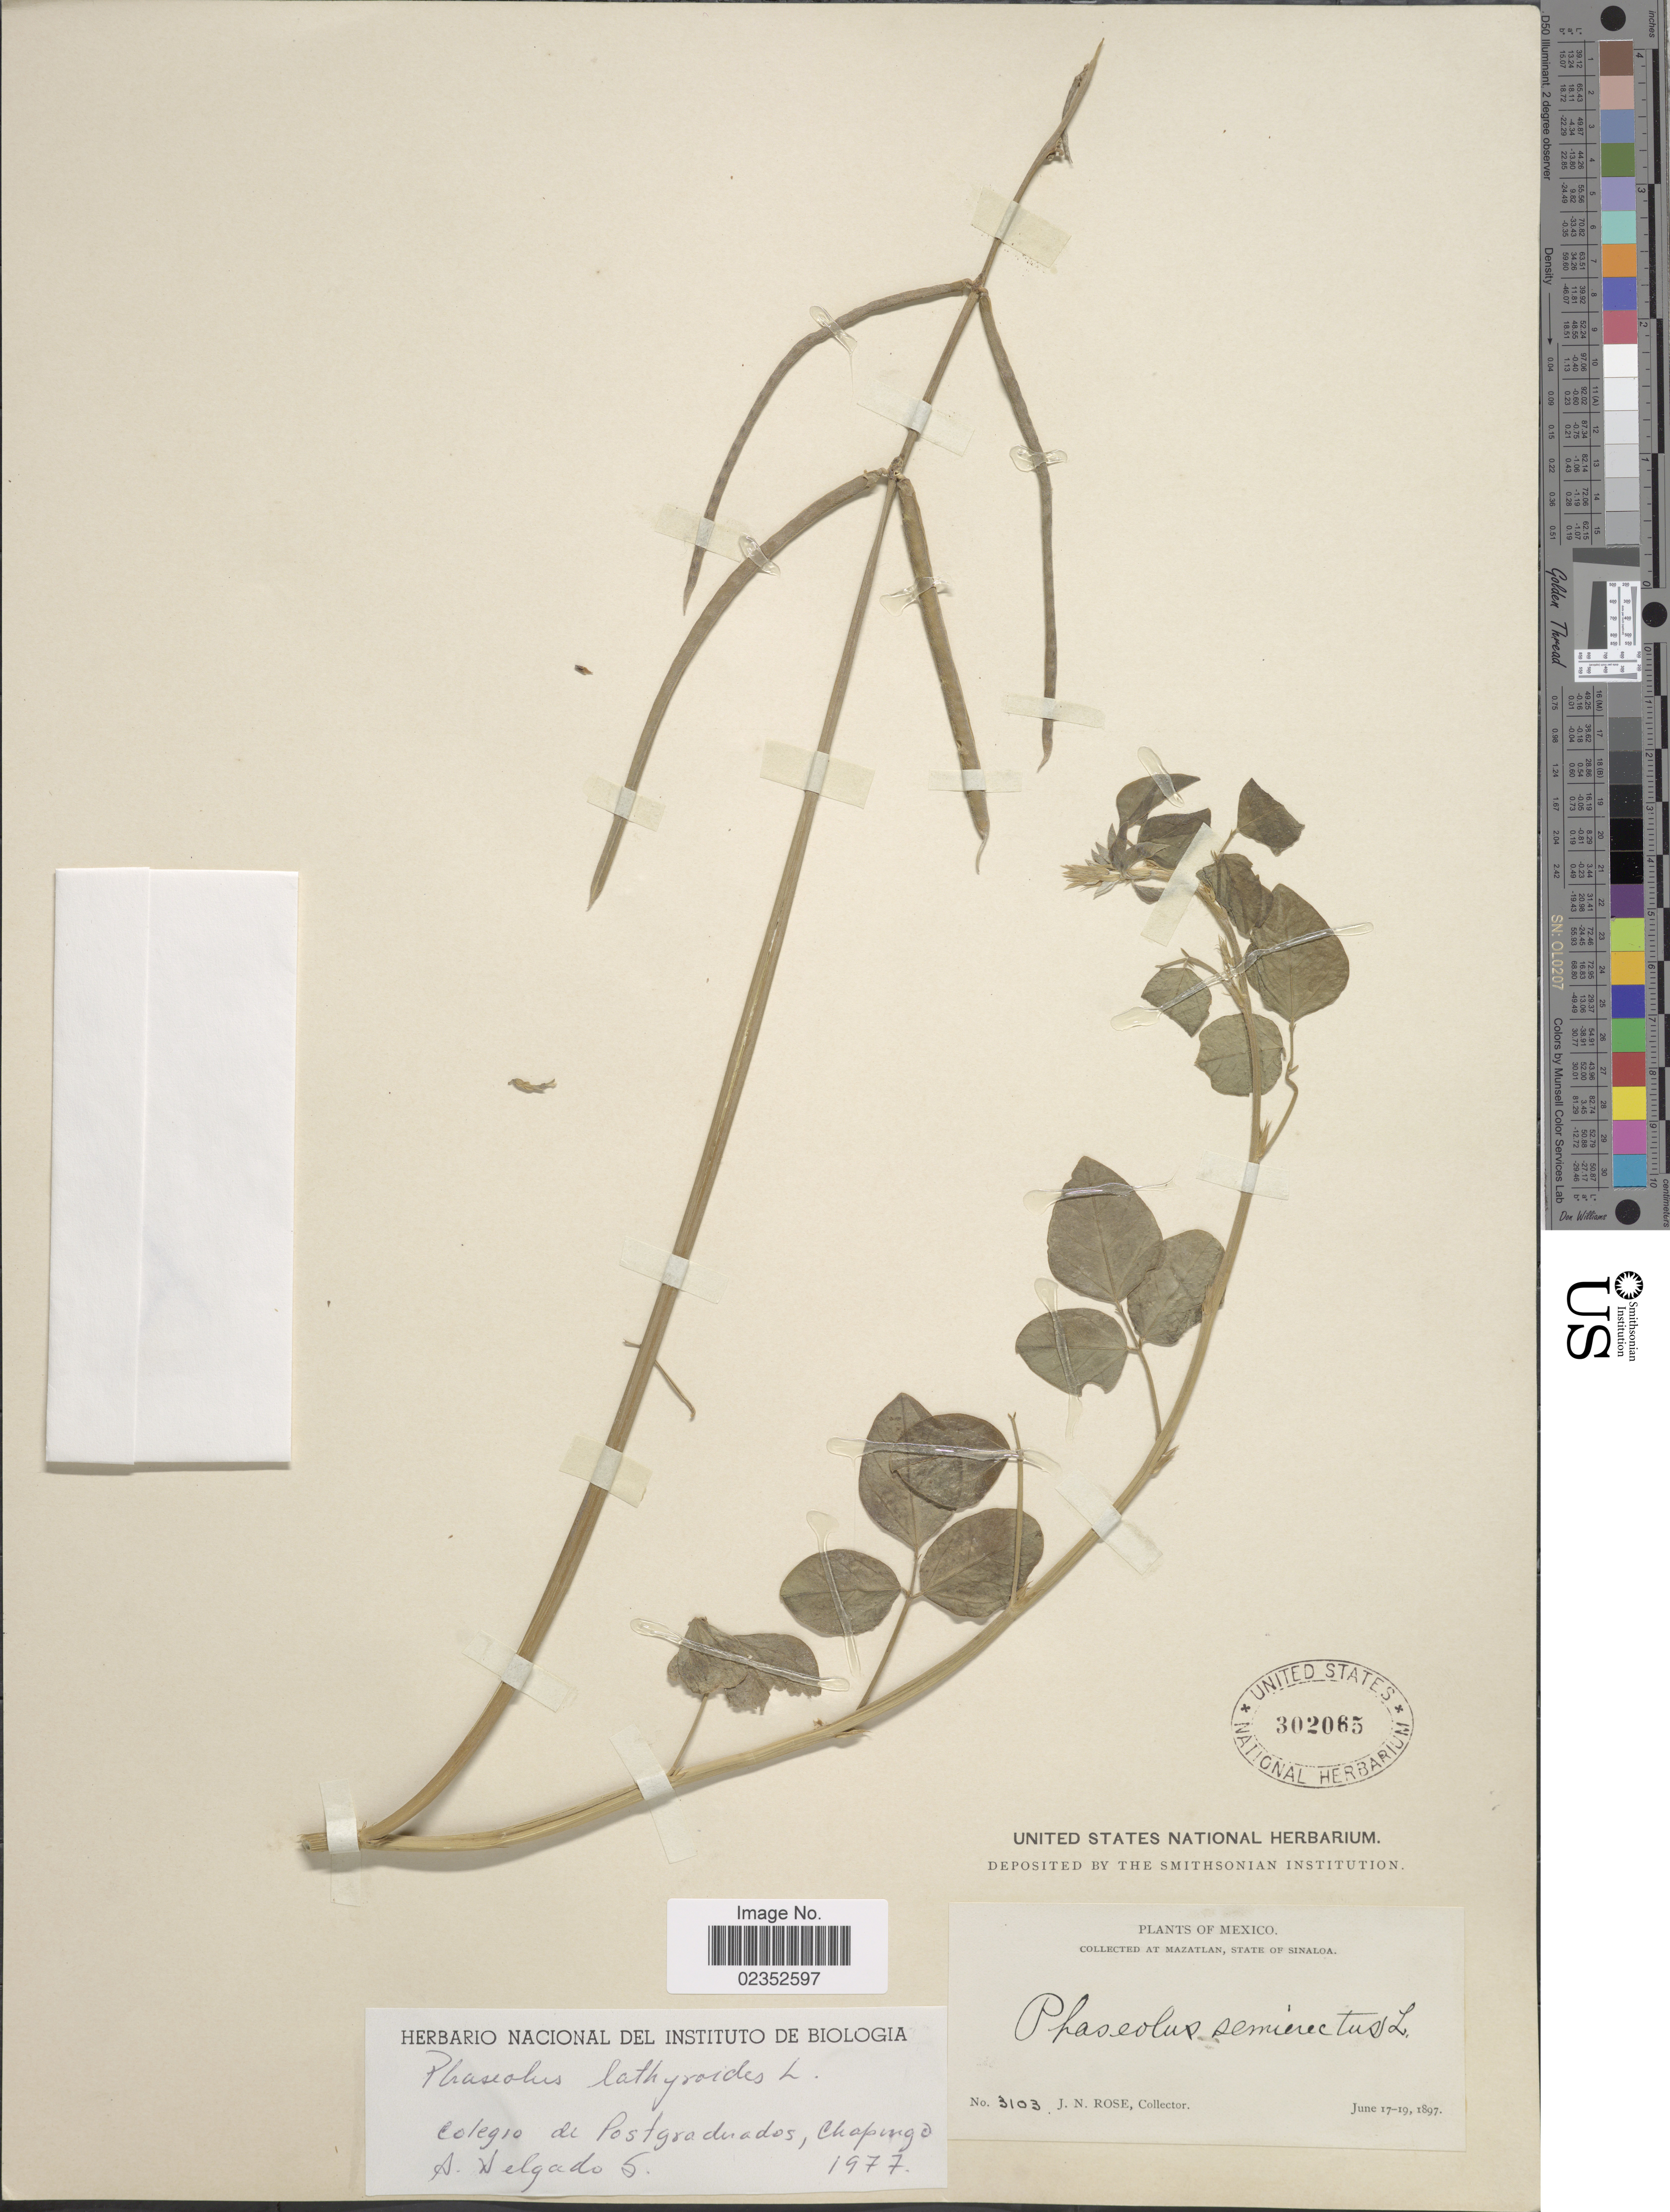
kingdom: Plantae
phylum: Tracheophyta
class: Magnoliopsida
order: Fabales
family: Fabaceae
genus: Macroptilium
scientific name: Macroptilium lathyroides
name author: (L.) Urb.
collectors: J. N. Rose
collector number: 3103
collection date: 1897-06-17/1897-06-19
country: Mexico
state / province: Sinaloa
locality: Mazatlan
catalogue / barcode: US 302065